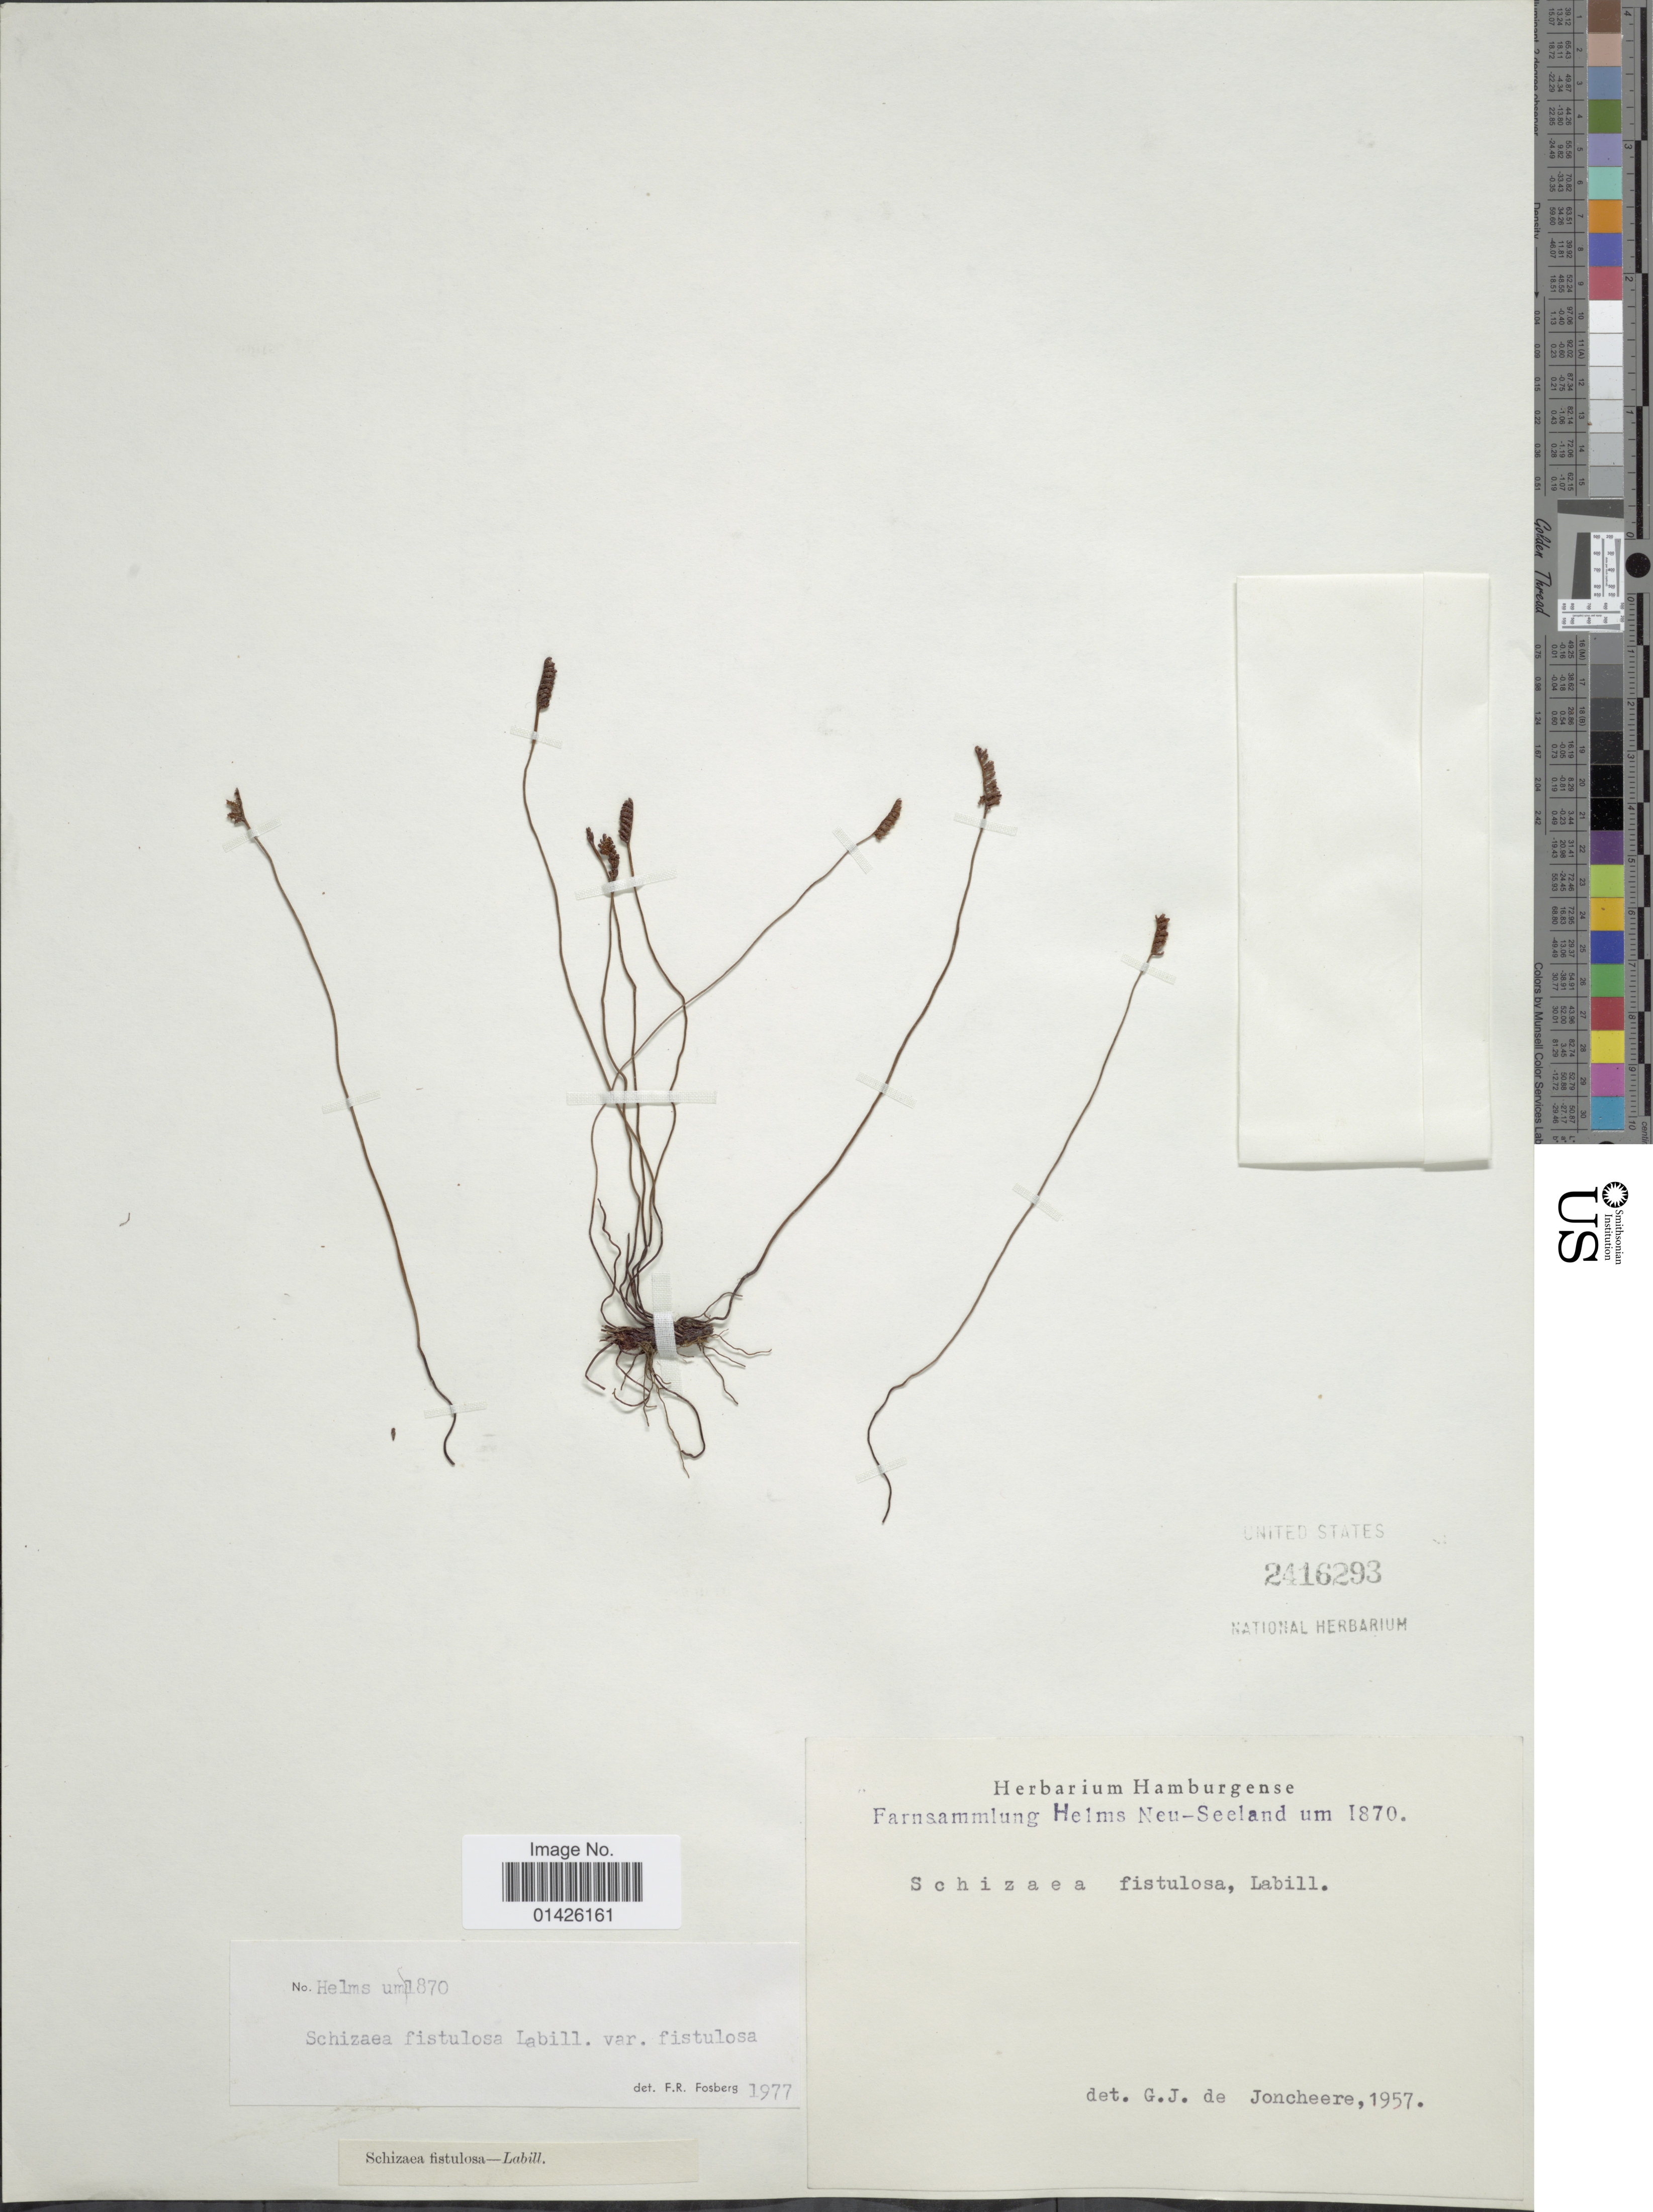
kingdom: Plantae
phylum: Tracheophyta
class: Polypodiopsida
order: Schizaeales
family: Schizaeaceae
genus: Schizaea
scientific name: Schizaea fistulosa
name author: Labill.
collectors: F. Helms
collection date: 1870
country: New Zealand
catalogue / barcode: US 2416293